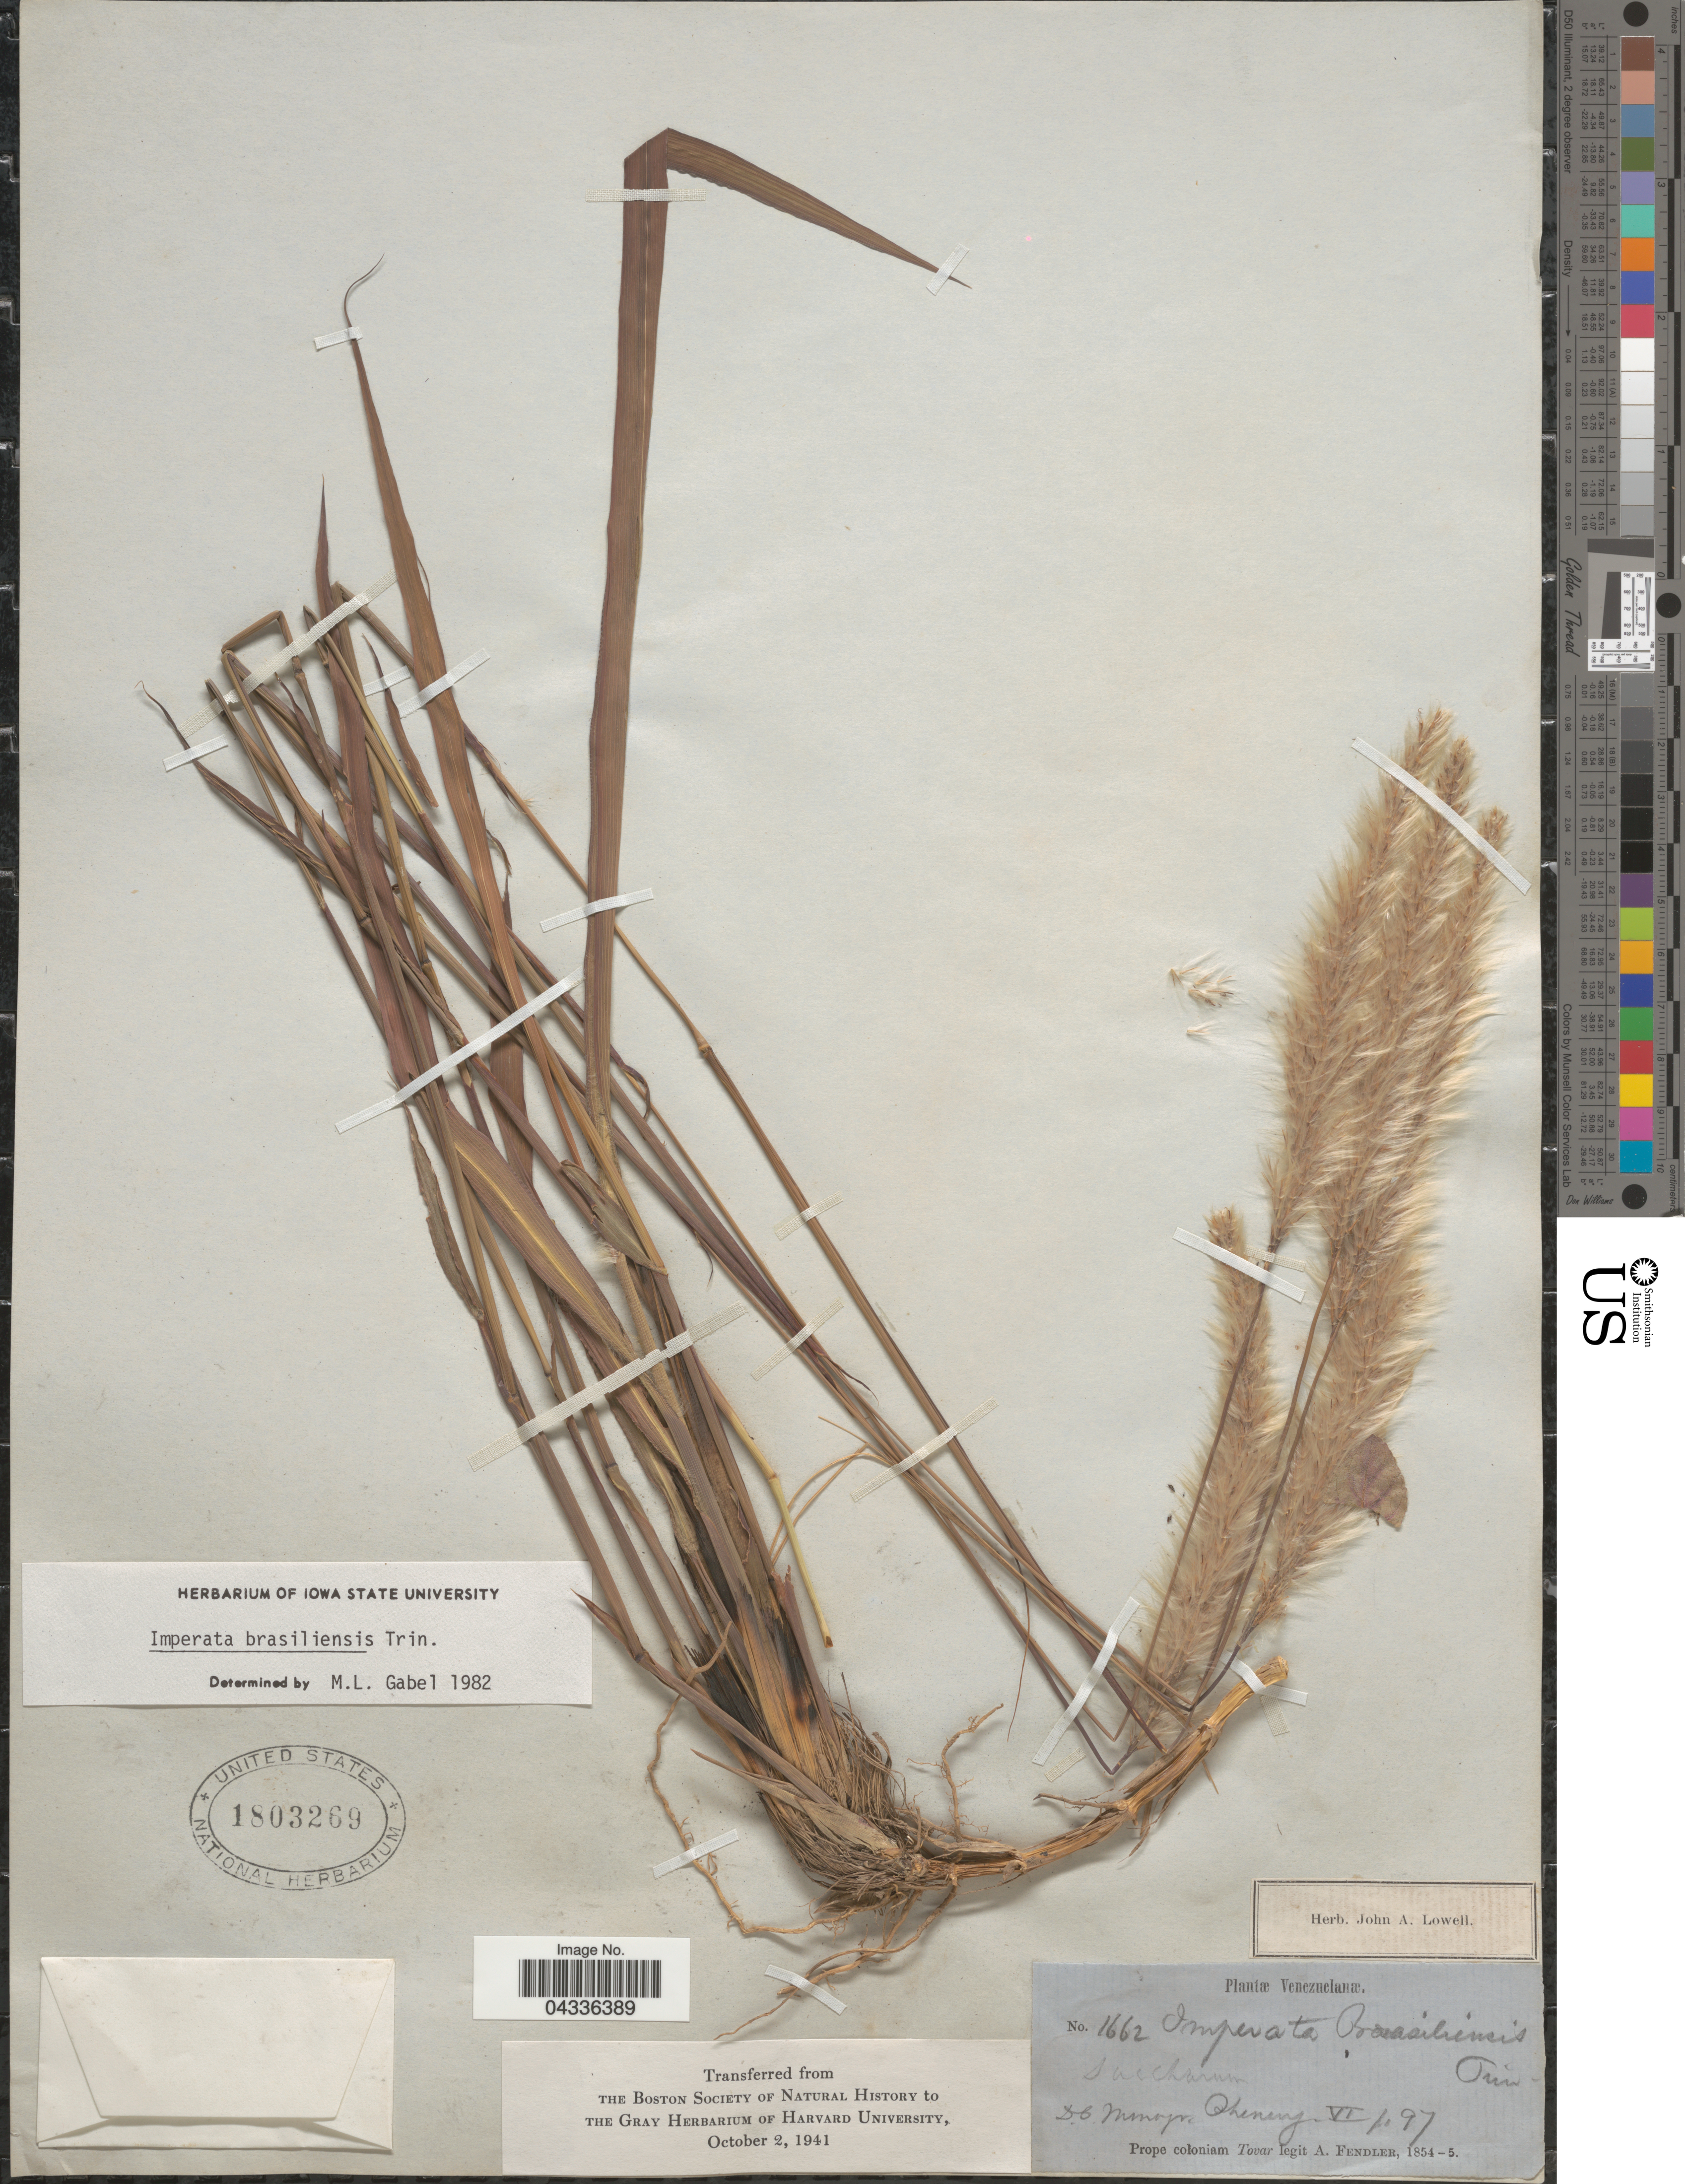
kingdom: Plantae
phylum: Tracheophyta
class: Liliopsida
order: Poales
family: Poaceae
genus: Imperata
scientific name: Imperata brasiliensis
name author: Trin.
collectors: A. Fendler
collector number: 1662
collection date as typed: Transcribed d/m/y: /6/97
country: Venezuela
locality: Venezuelanæ. D.C. Minojo Chening. [interpreted] Prope colonian Tovar.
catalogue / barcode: US 1803269